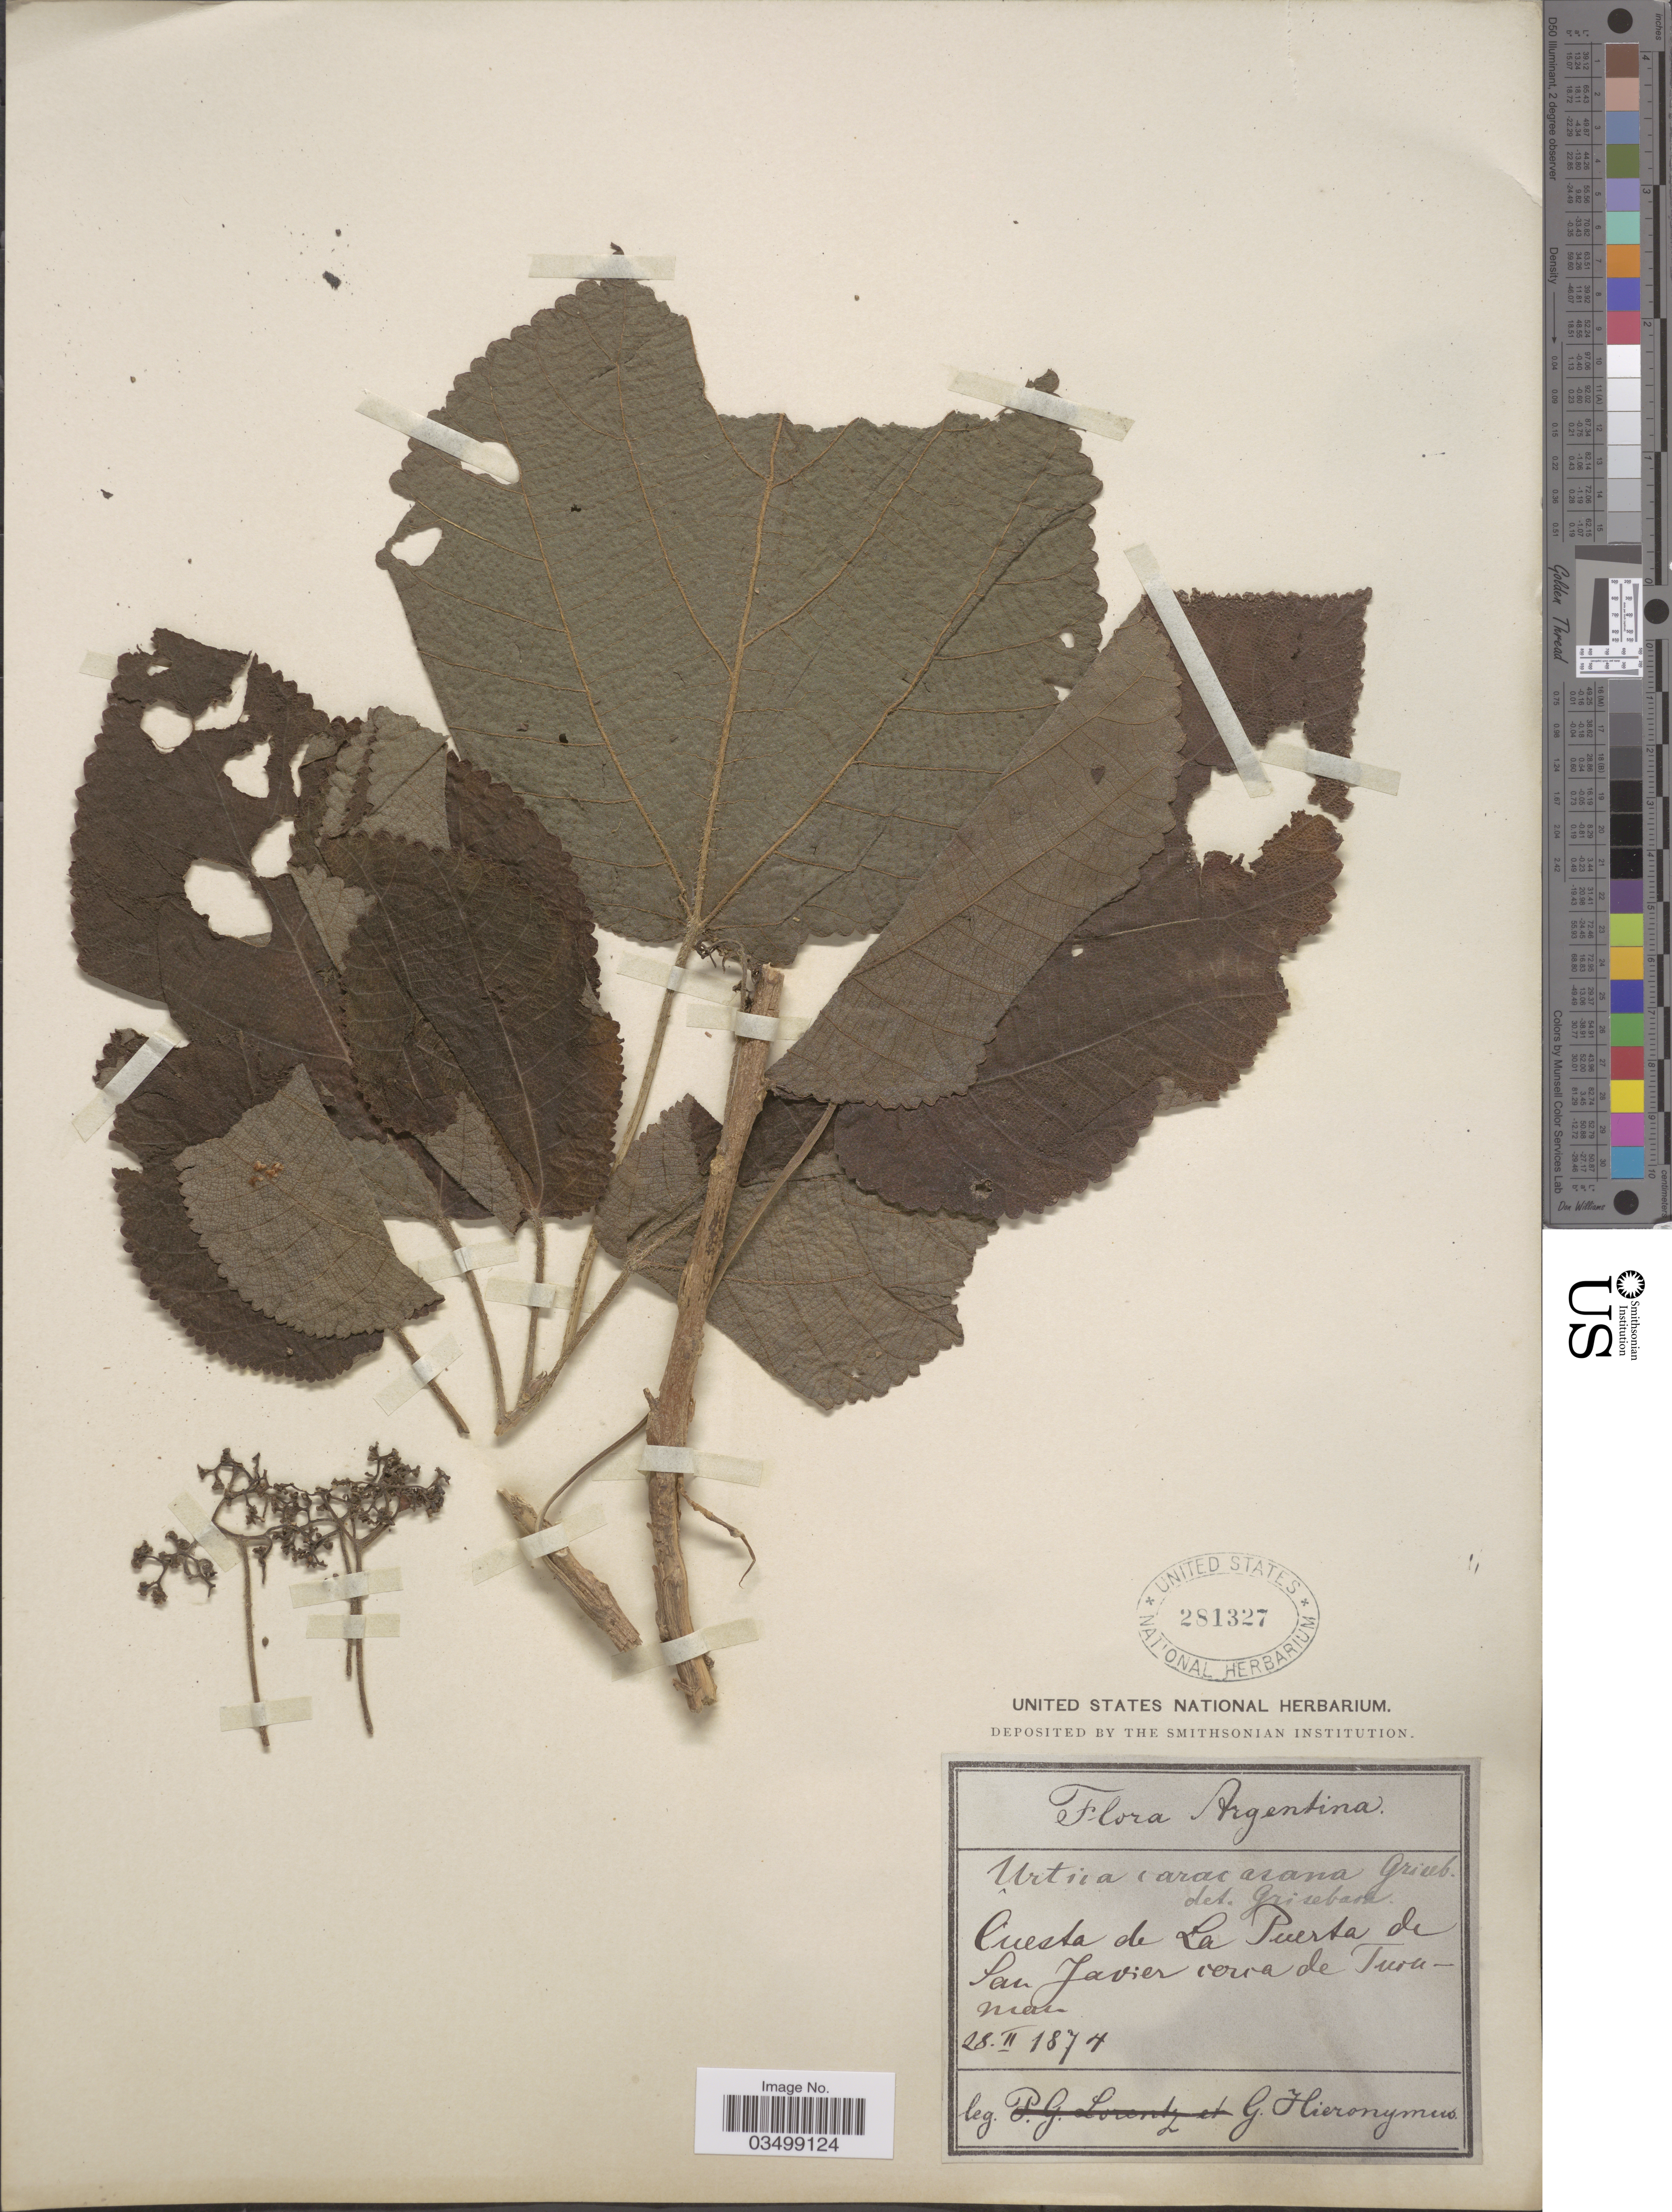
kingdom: Plantae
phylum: Tracheophyta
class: Magnoliopsida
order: Rosales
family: Urticaceae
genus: Urera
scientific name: Urera caracasana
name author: (Jacq.) Gaudich. ex Griseb.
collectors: G. H. Hieronymus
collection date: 1874-02-28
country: Argentina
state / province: Tucuman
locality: Cuesta de La Puerta de San Javier cerca de Tucuman.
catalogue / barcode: US 281327